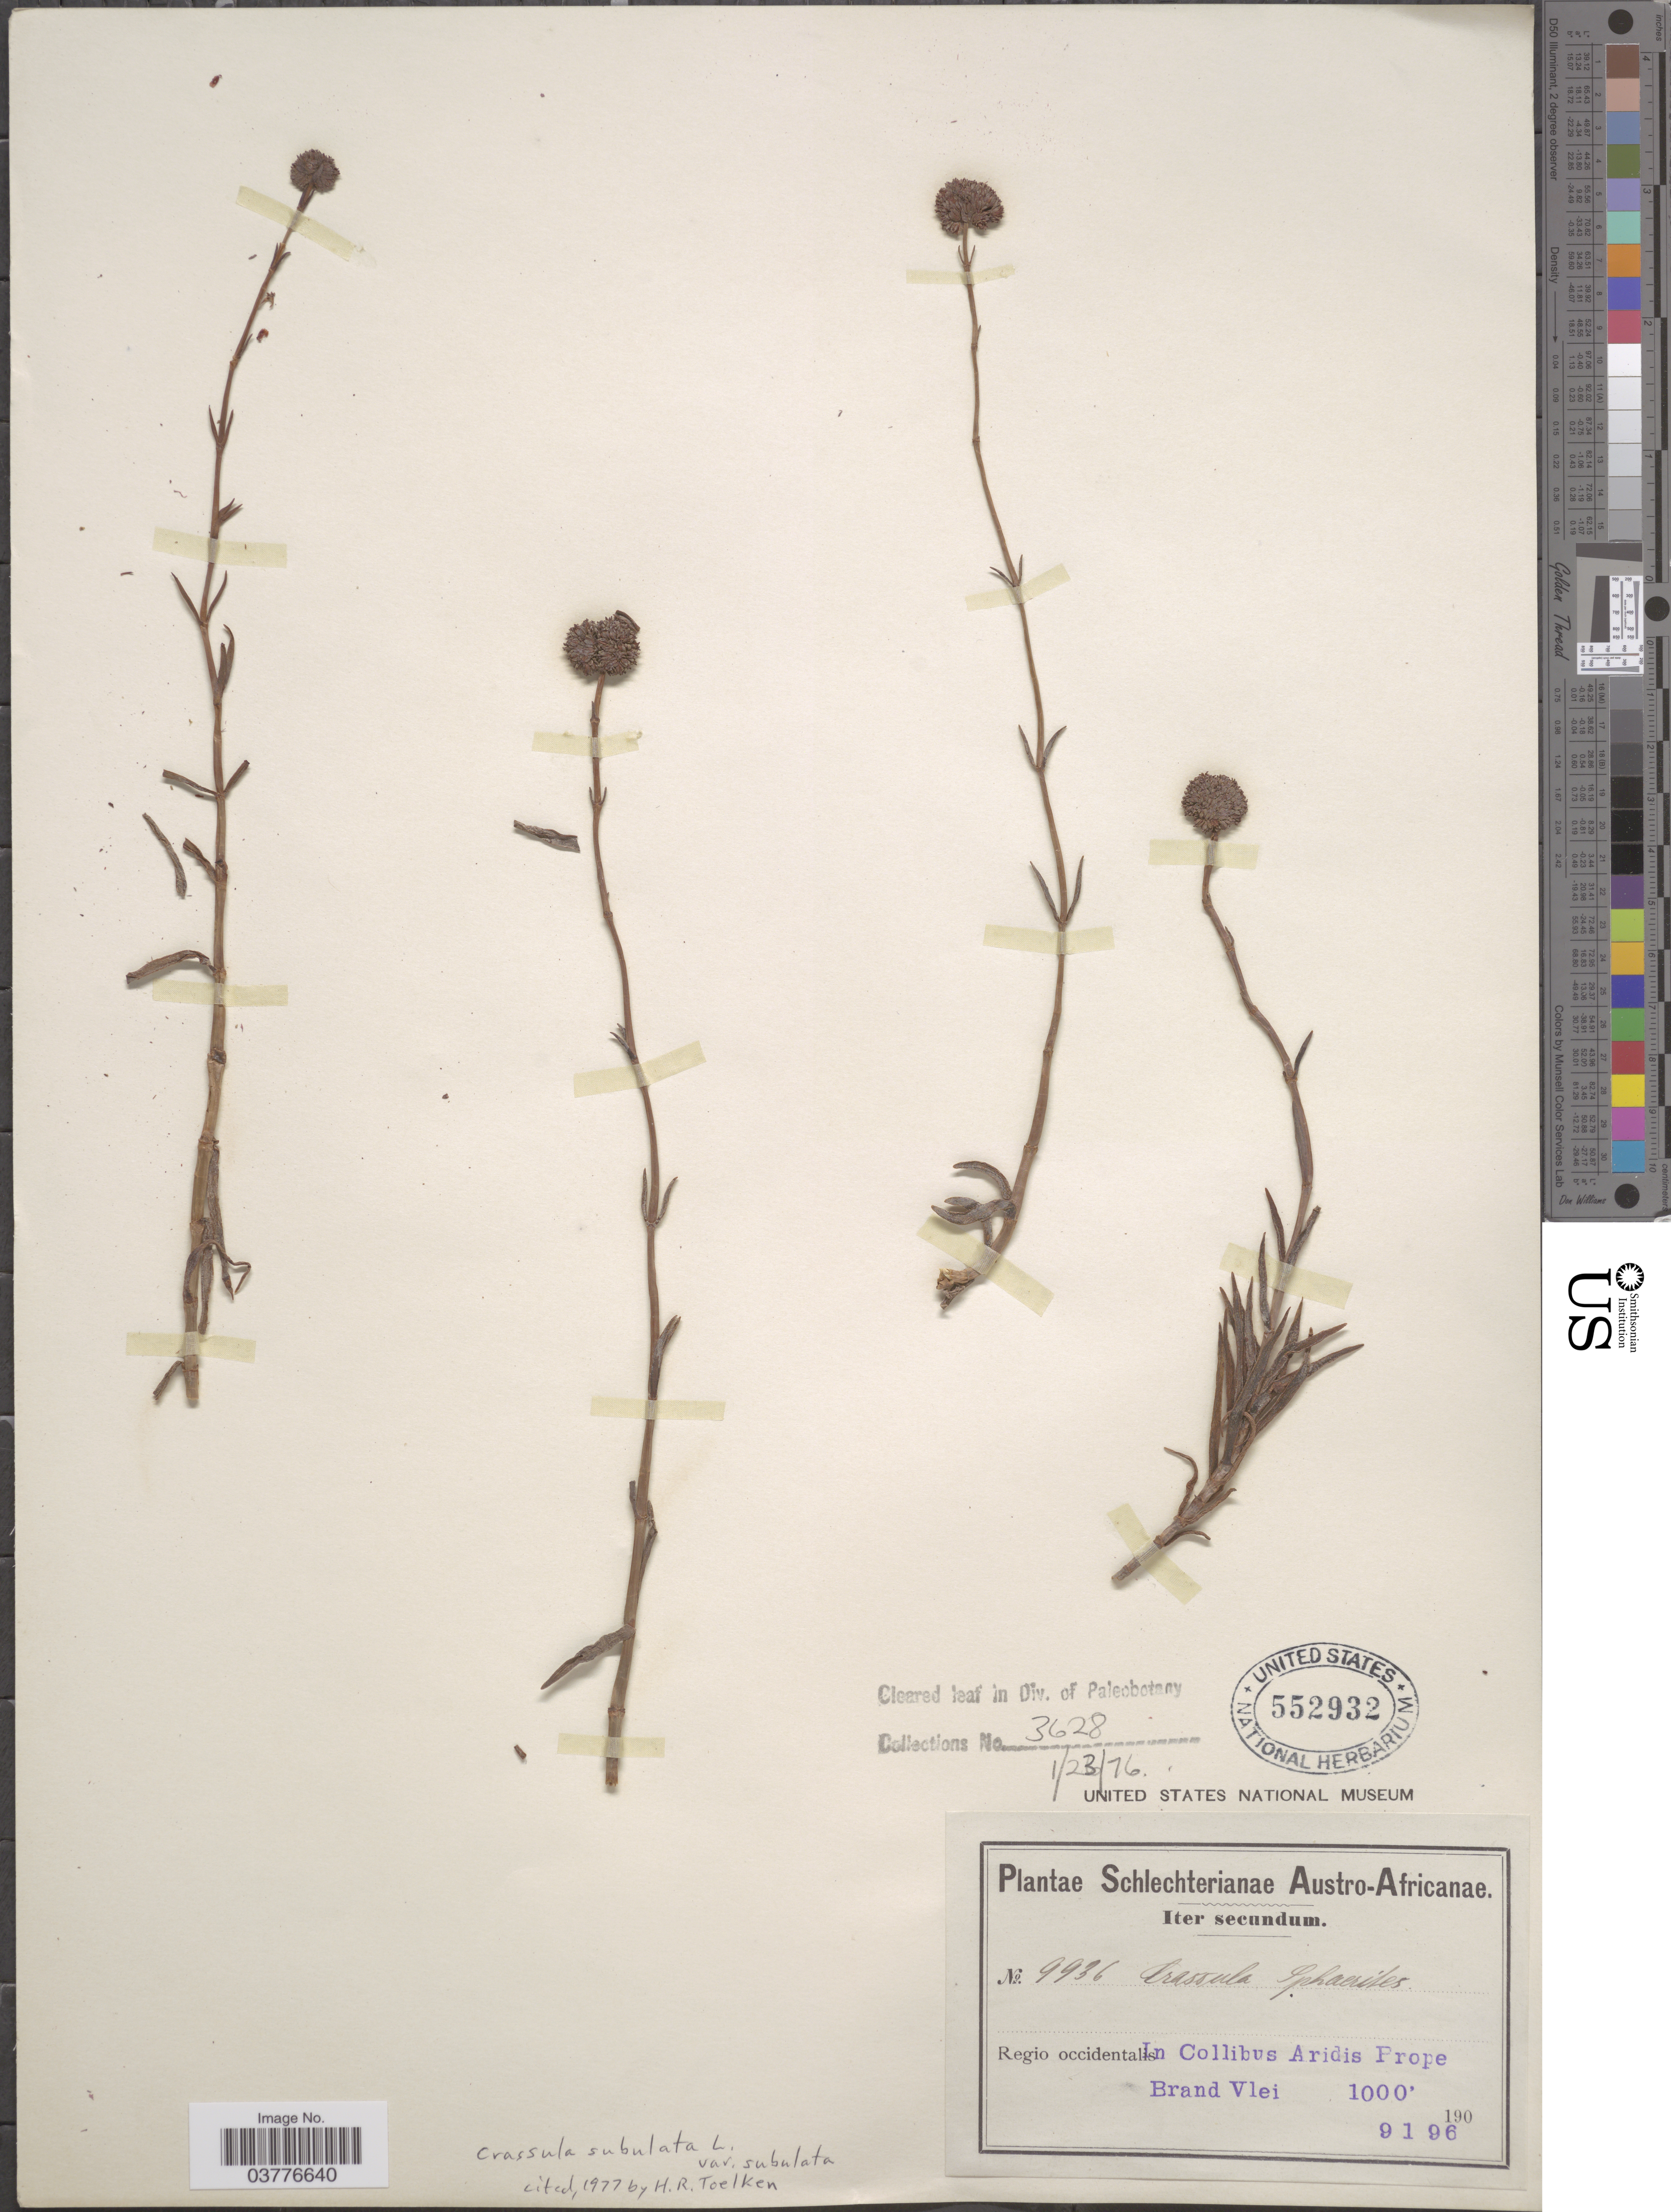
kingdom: Plantae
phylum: Tracheophyta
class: Magnoliopsida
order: Saxifragales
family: Crassulaceae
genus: Crassula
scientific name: Crassula subulata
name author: L.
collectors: Schlechter, --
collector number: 9936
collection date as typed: Transcribed d/m/y: 9/1/96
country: South Africa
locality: Austro-Africanae. Regio occidentalis. In Collibus Aridis Prope Brand Vlei.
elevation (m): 305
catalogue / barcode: US 552932